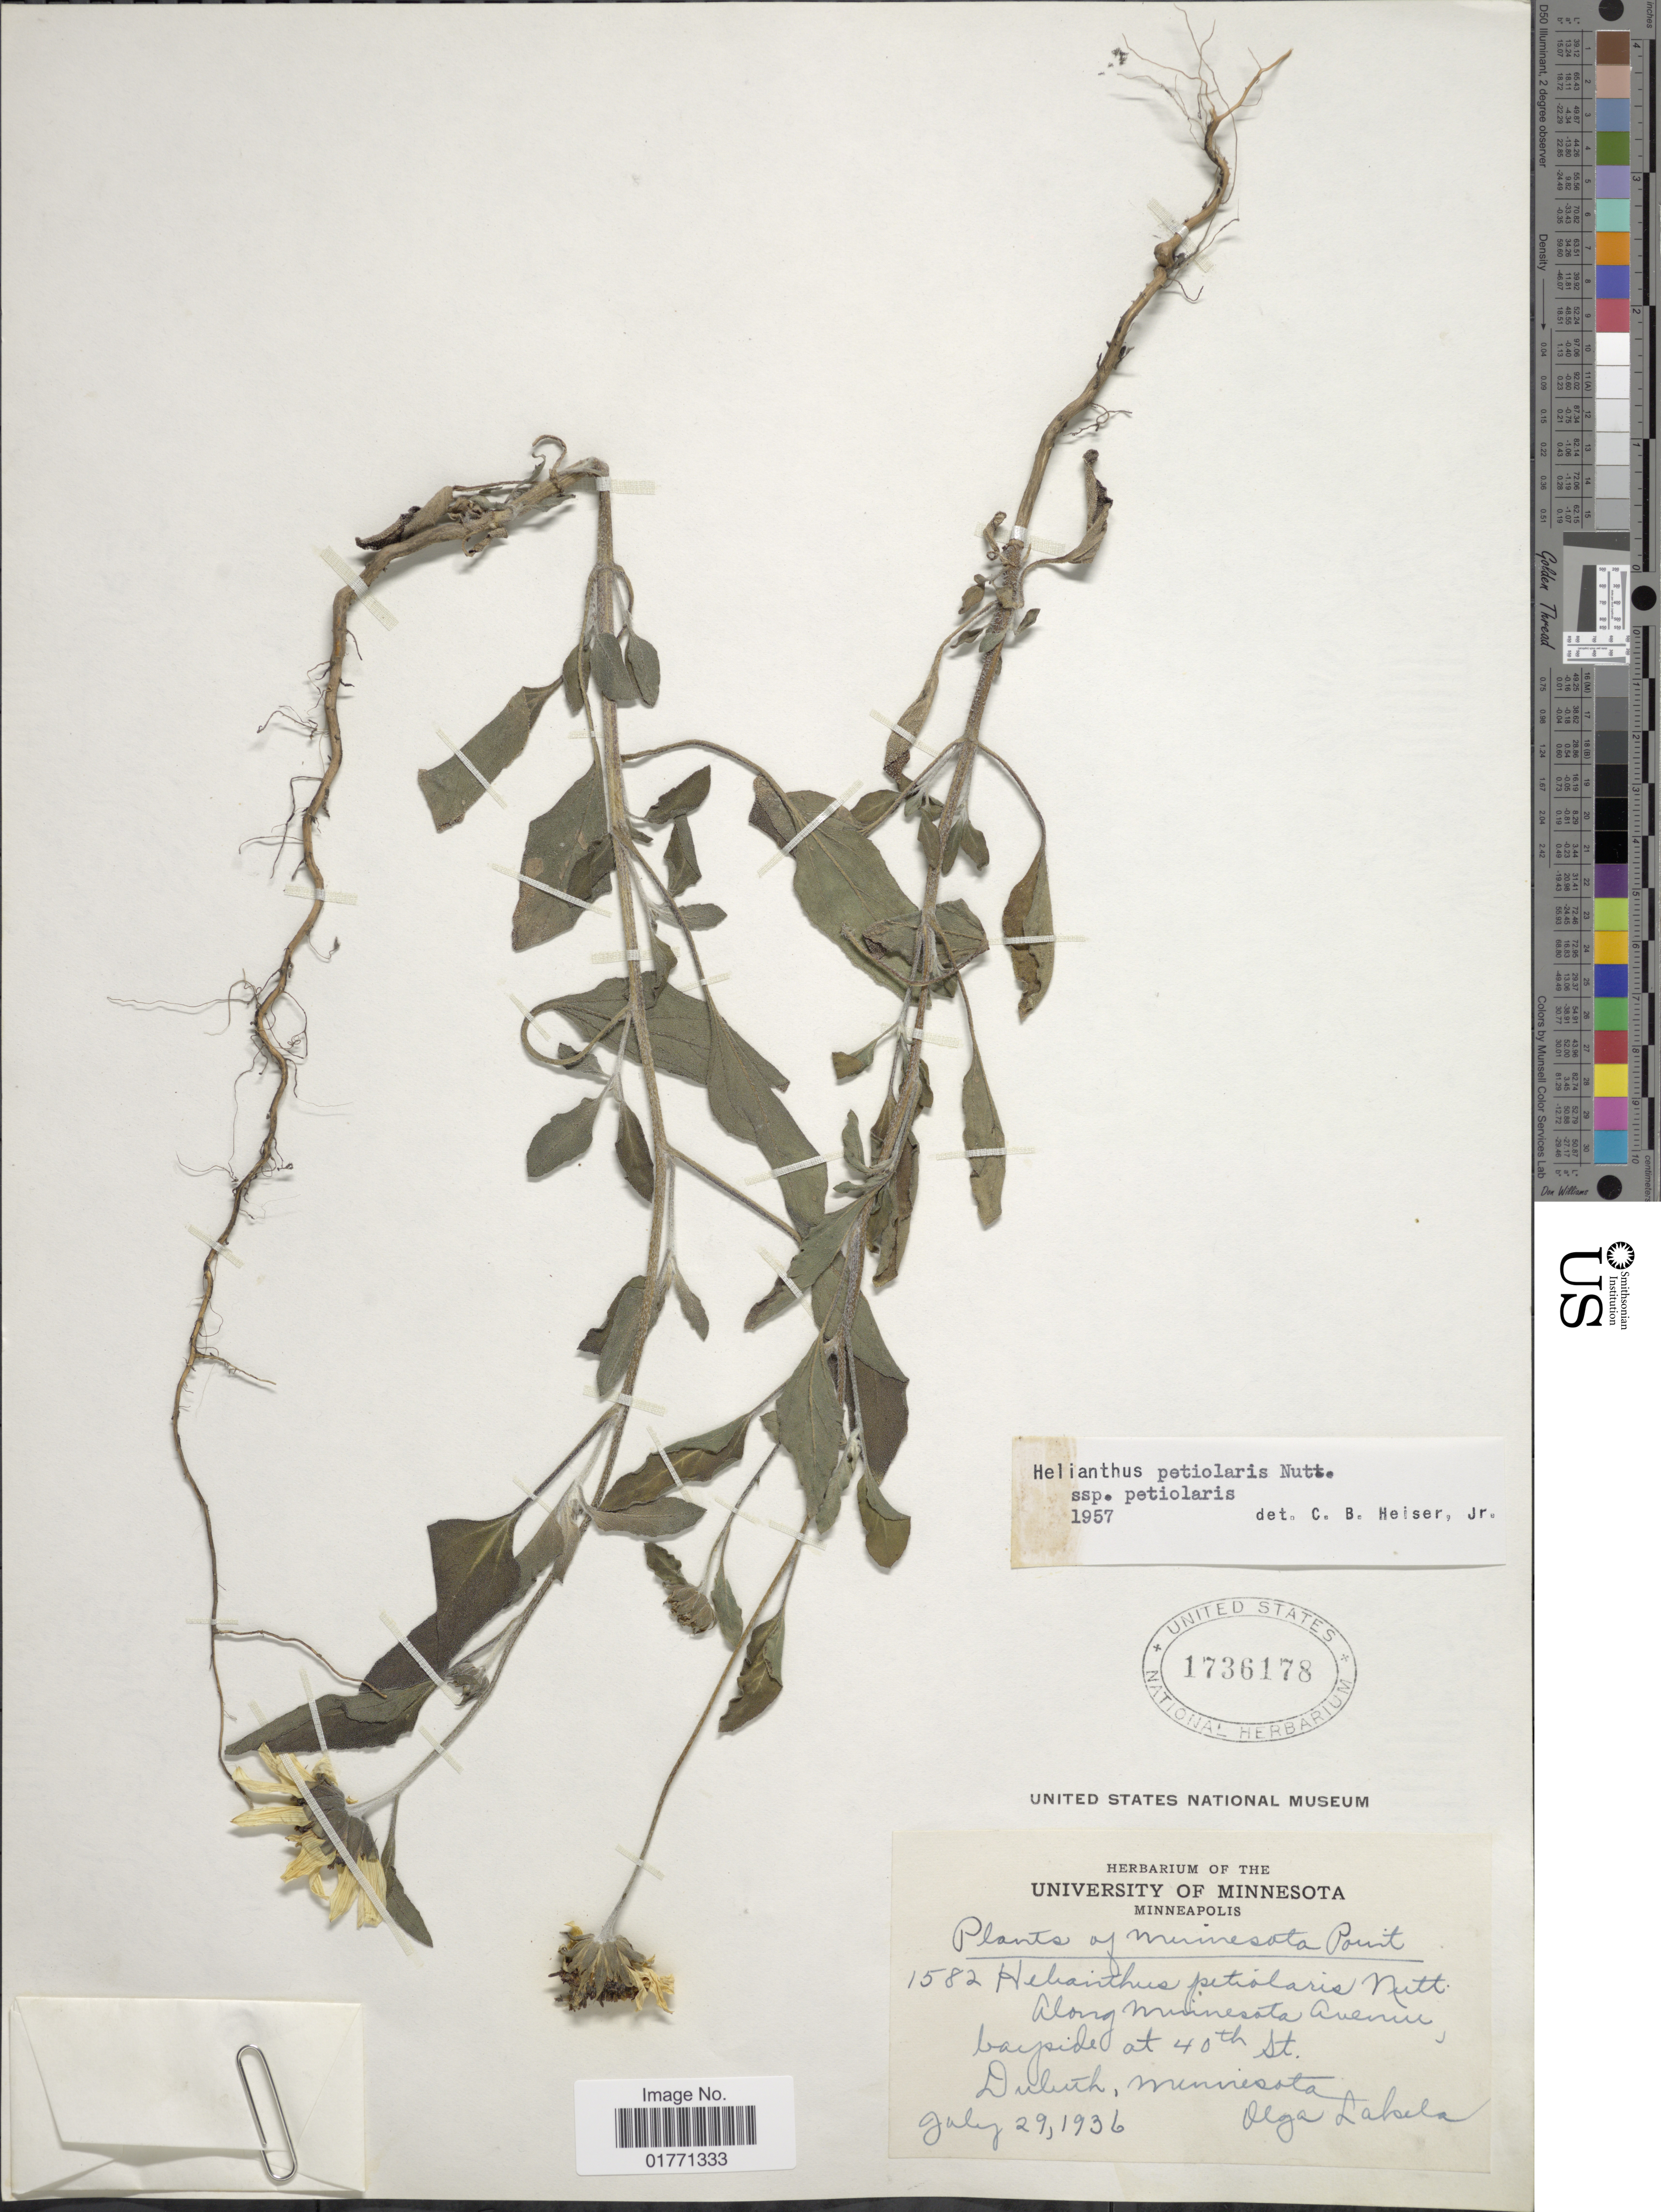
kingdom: Plantae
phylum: Tracheophyta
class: Magnoliopsida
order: Asterales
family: Asteraceae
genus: Helianthus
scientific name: Helianthus petiolaris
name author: Nutt.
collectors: O. K. Lakela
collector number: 1582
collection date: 1936-07-29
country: United States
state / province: Minnesota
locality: Along Minnesota Avenue, bayside at 40th st, Duluth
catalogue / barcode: US 1736178